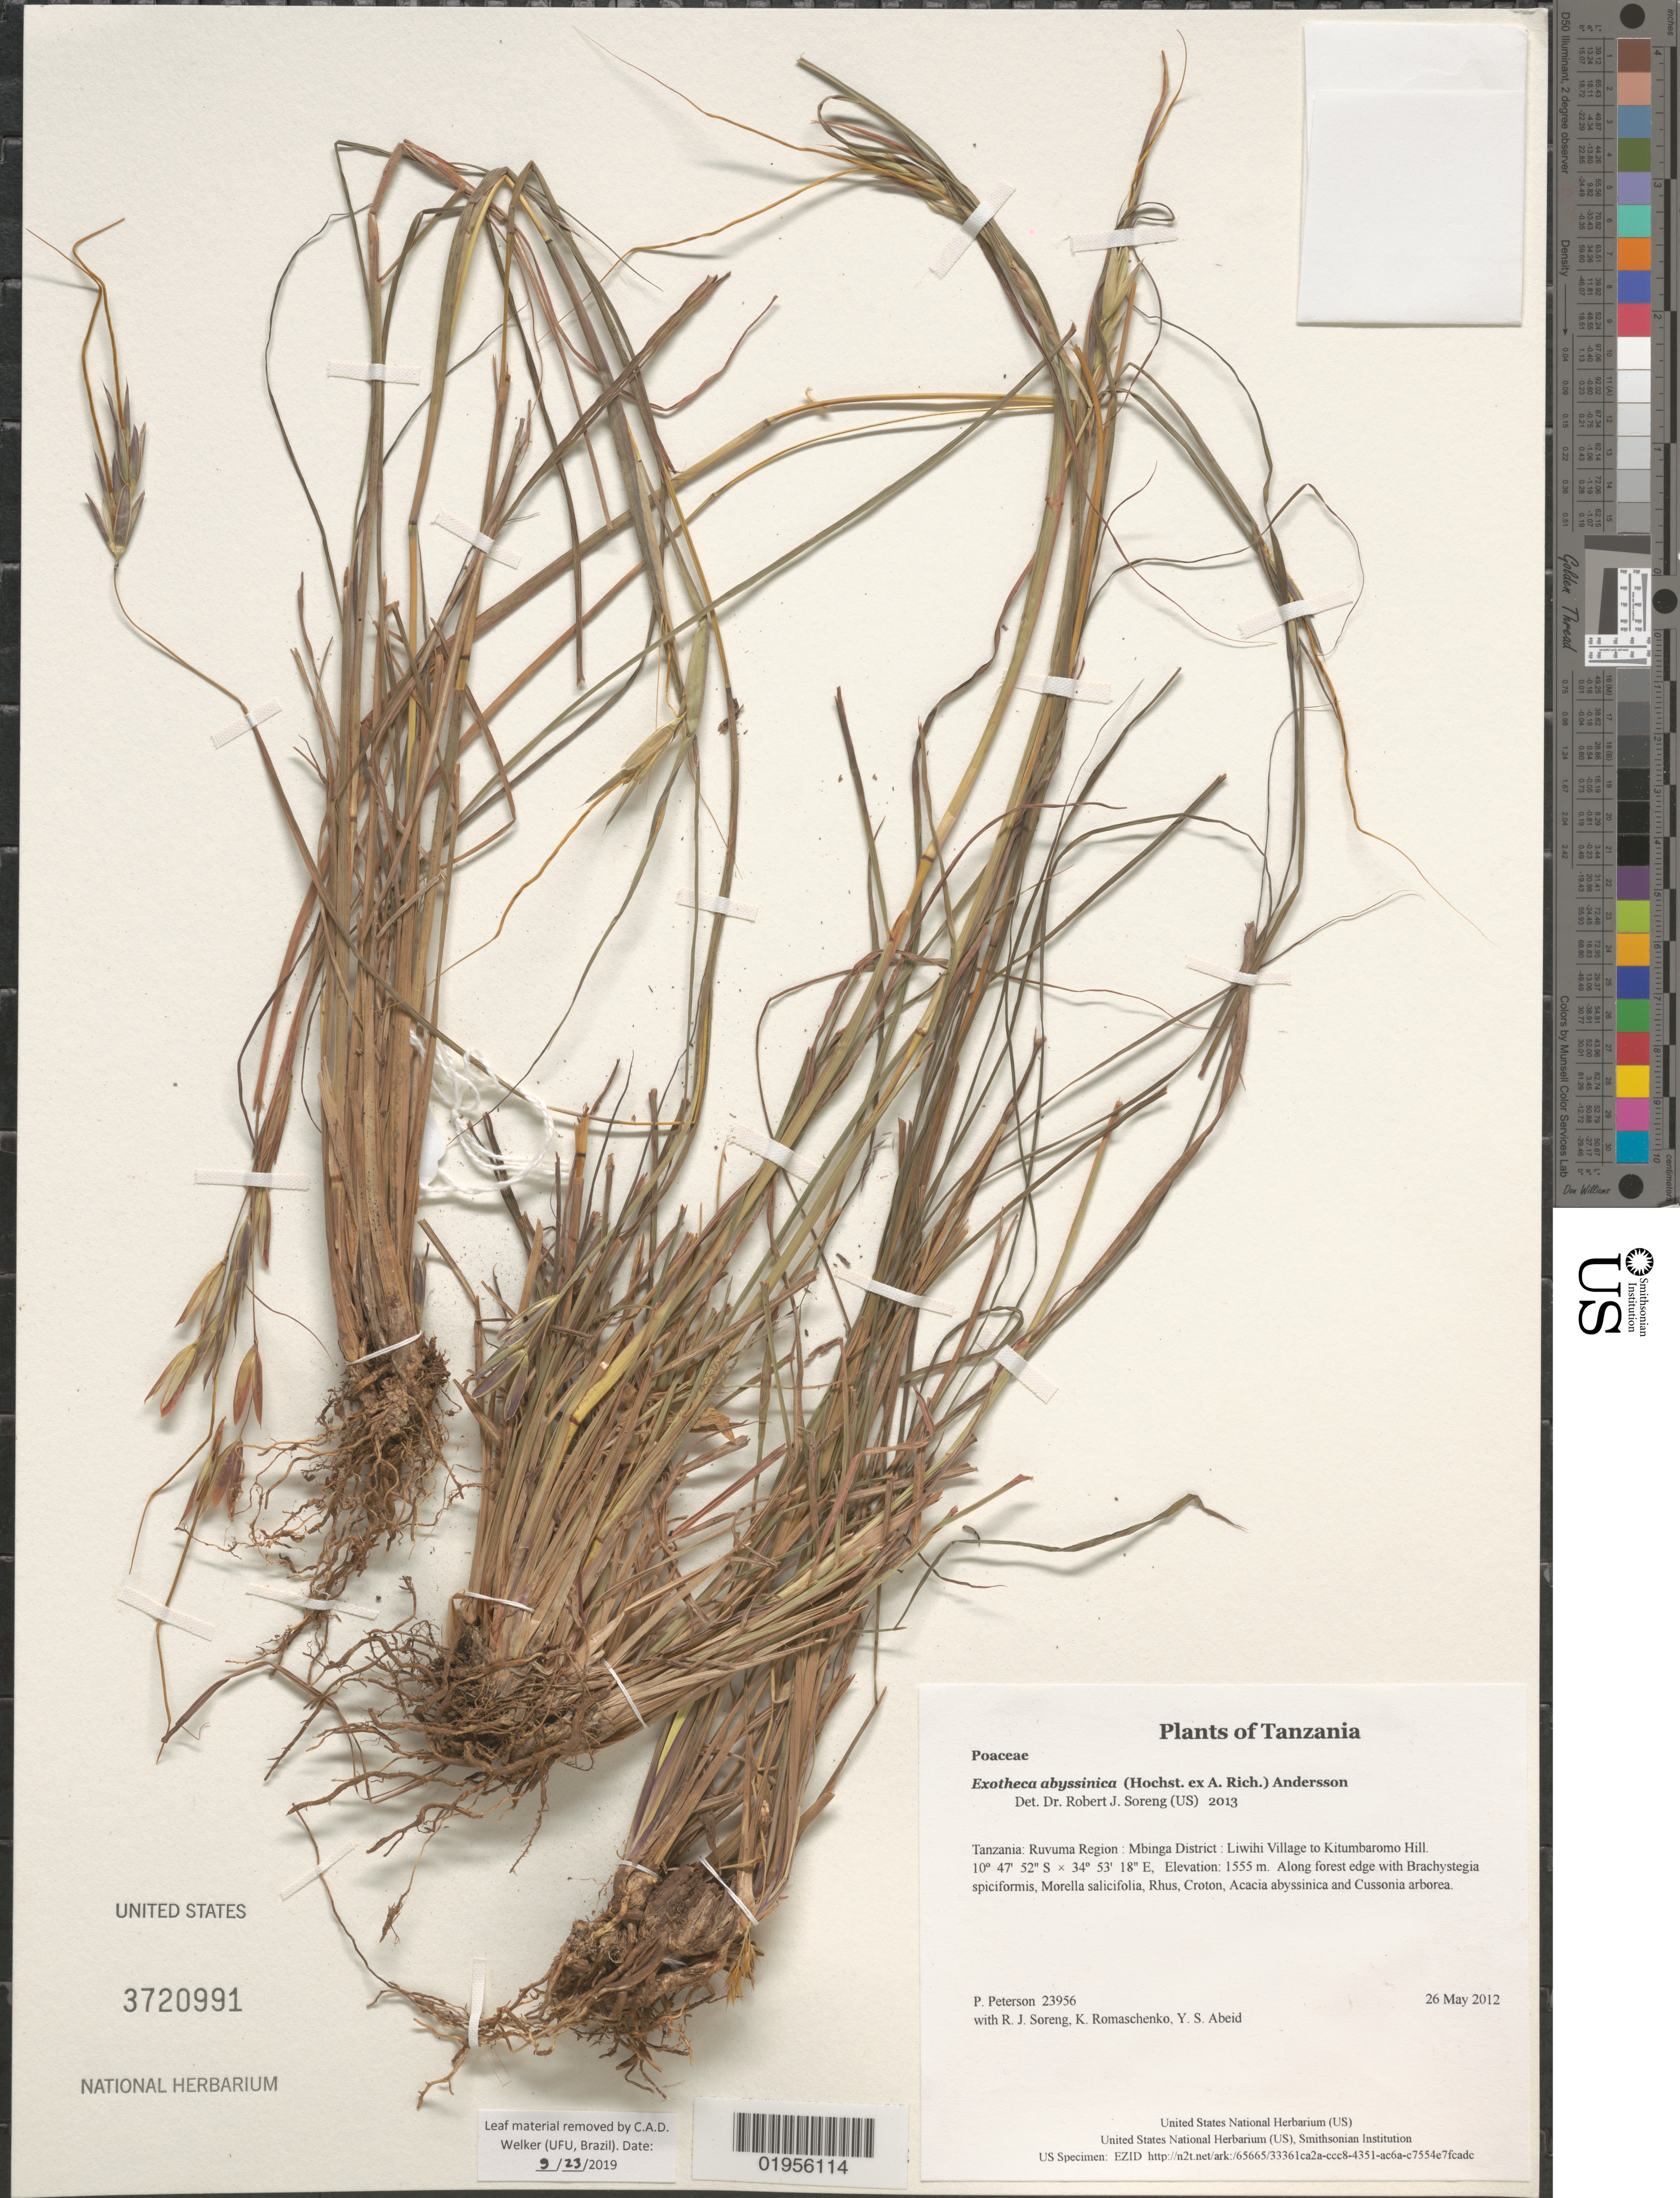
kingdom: Plantae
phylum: Tracheophyta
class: Liliopsida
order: Poales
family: Poaceae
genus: Exotheca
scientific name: Exotheca abyssinica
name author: (Hochst. ex A. Rich.) Andersson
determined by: Soreng, Robert J., Research Associate (BOT), Smithsonian Institution - National Museum of Natural History (UNITED STATES)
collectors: P. M. Peterson, R. J. Soreng, K. Romaschenko & Y. Abeid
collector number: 23956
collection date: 2012-05-26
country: Tanzania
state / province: Ruvuma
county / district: Mbinga District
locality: Liwihi Village to Kitumbaromo Hill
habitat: Along forest edge with Brachystegia spiciformis, Morella salicifolia, Rhus, Croton, Acacia abyssinica and Cussonia arborea.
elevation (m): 1555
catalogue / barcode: US 3720991